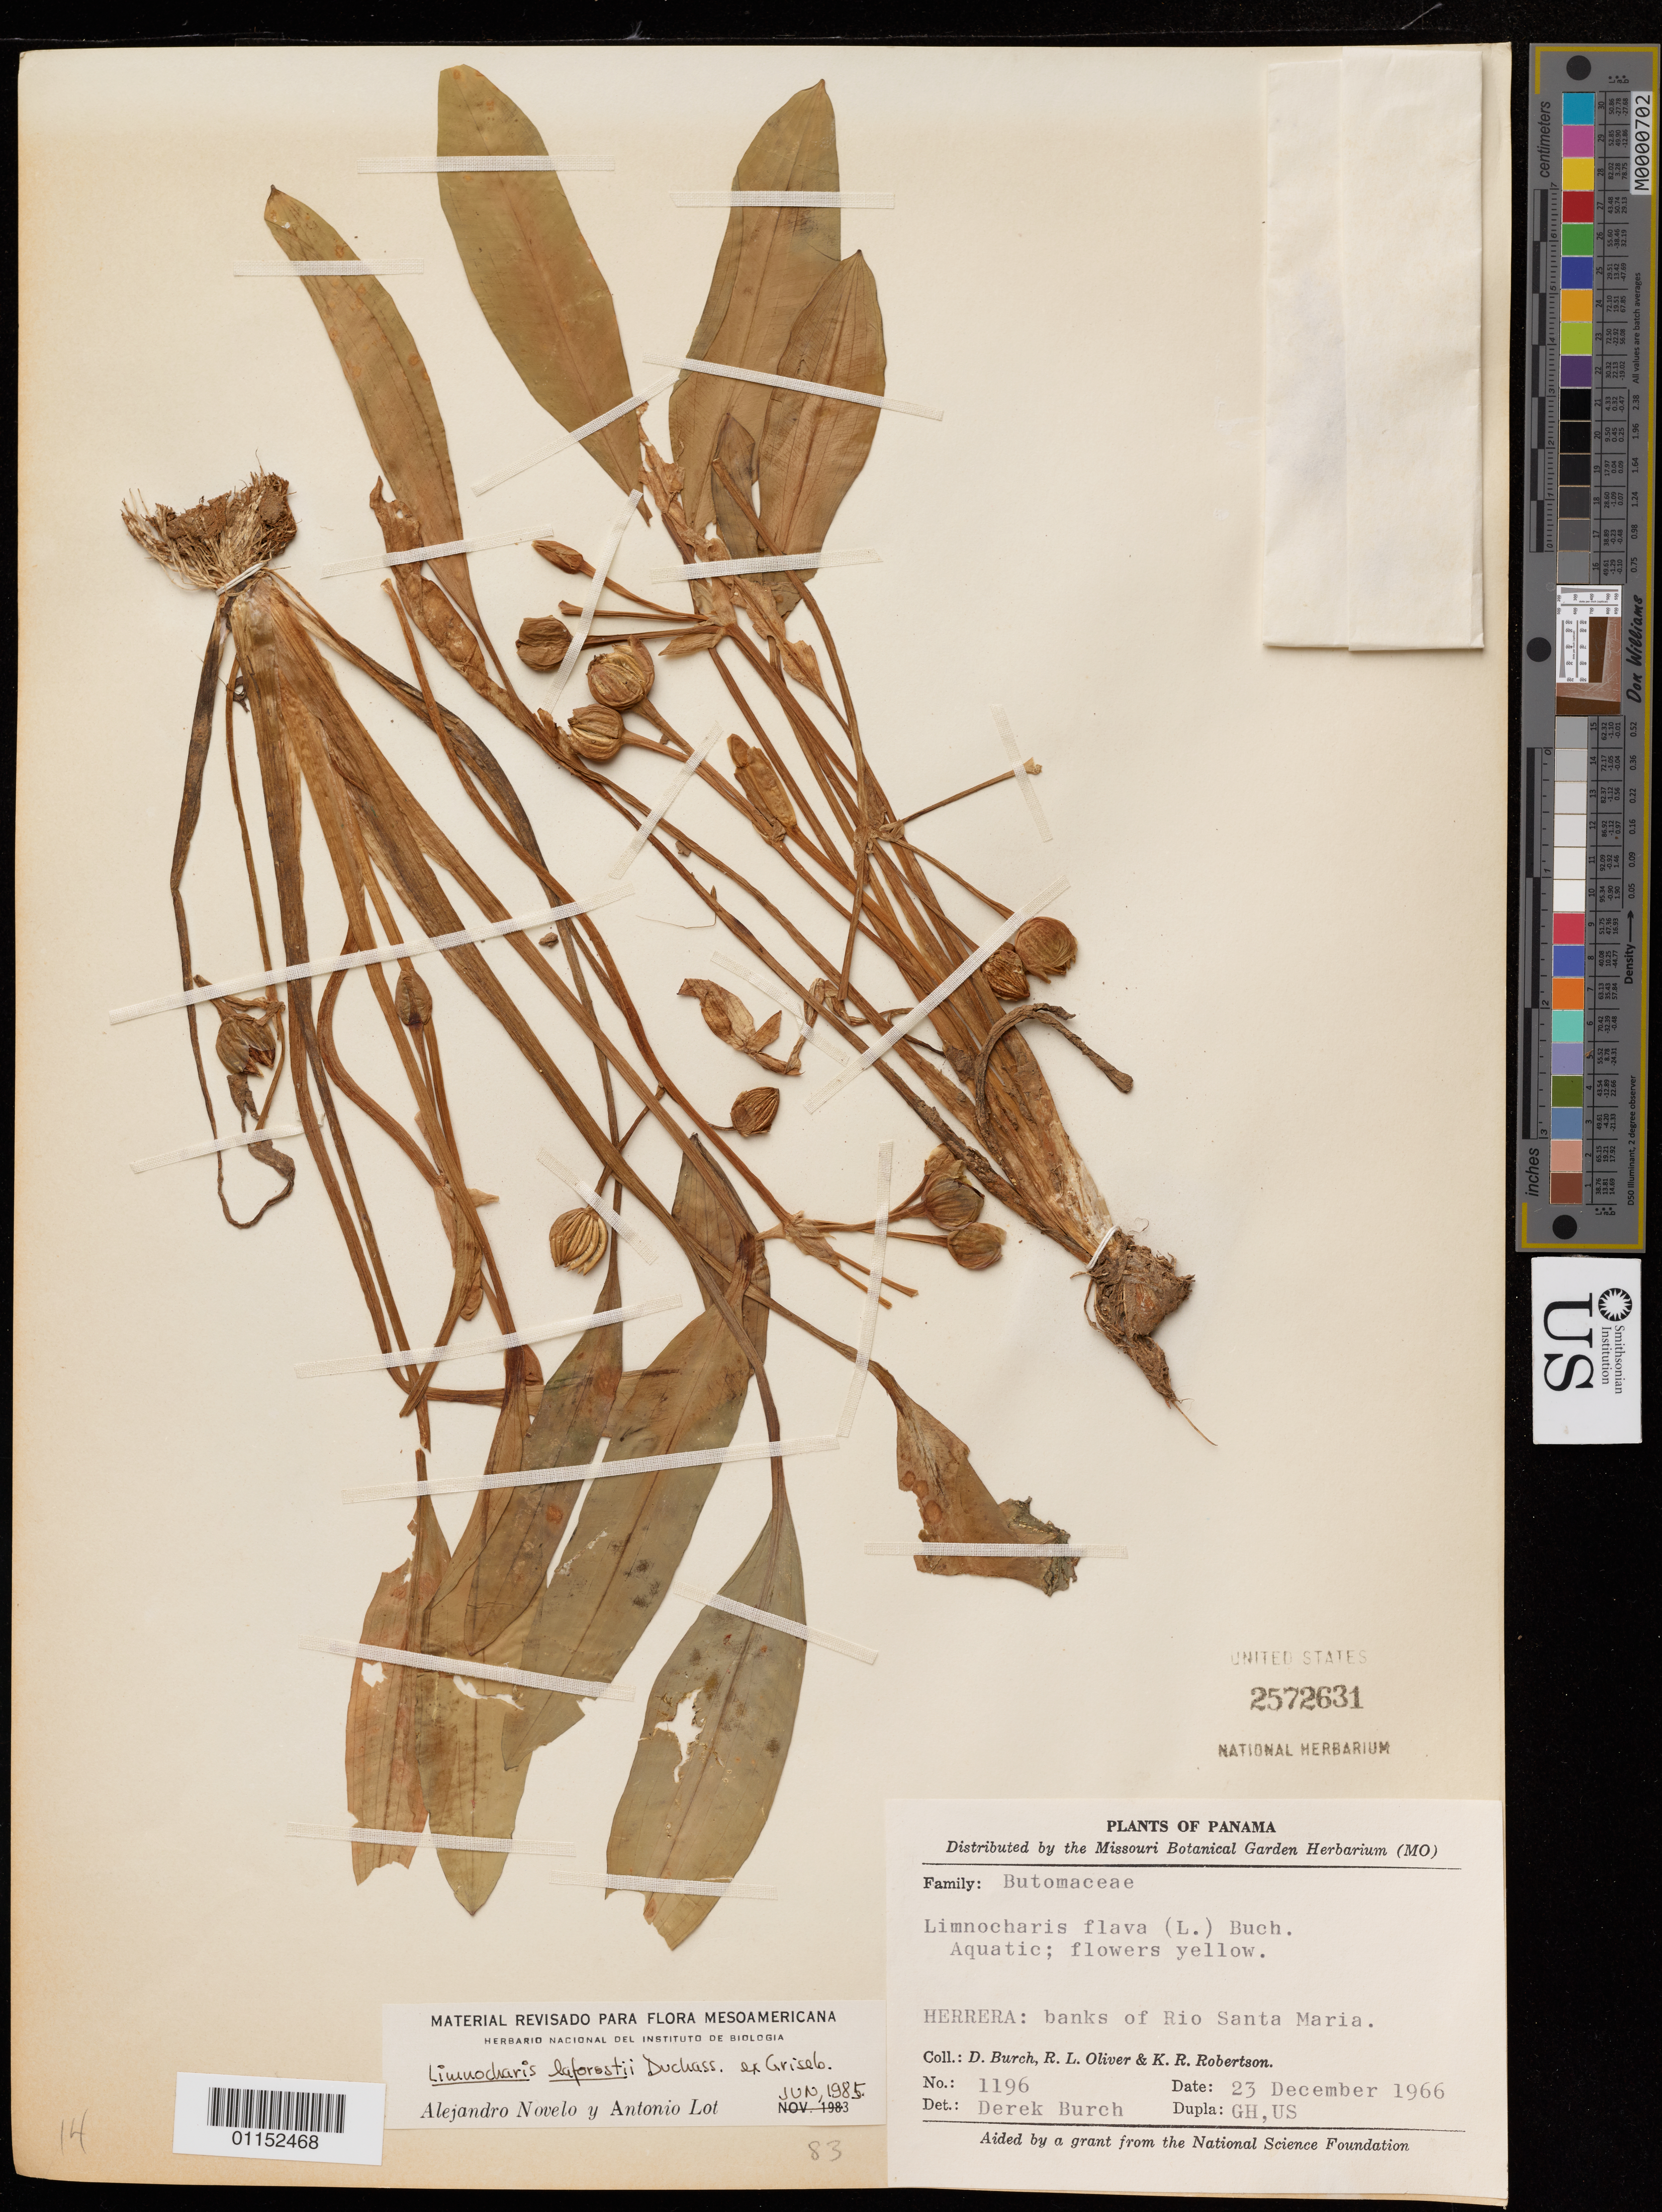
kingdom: Plantae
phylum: Tracheophyta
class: Liliopsida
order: Alismatales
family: Alismataceae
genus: Limnocharis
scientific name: Limnocharis laforestii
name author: Duchass. ex Griseb.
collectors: D. G. Burch, R. L. Oliver & K. Robertson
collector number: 1196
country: Panama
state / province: Herrera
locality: Banks of Rio Santa Maria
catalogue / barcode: US 2572631